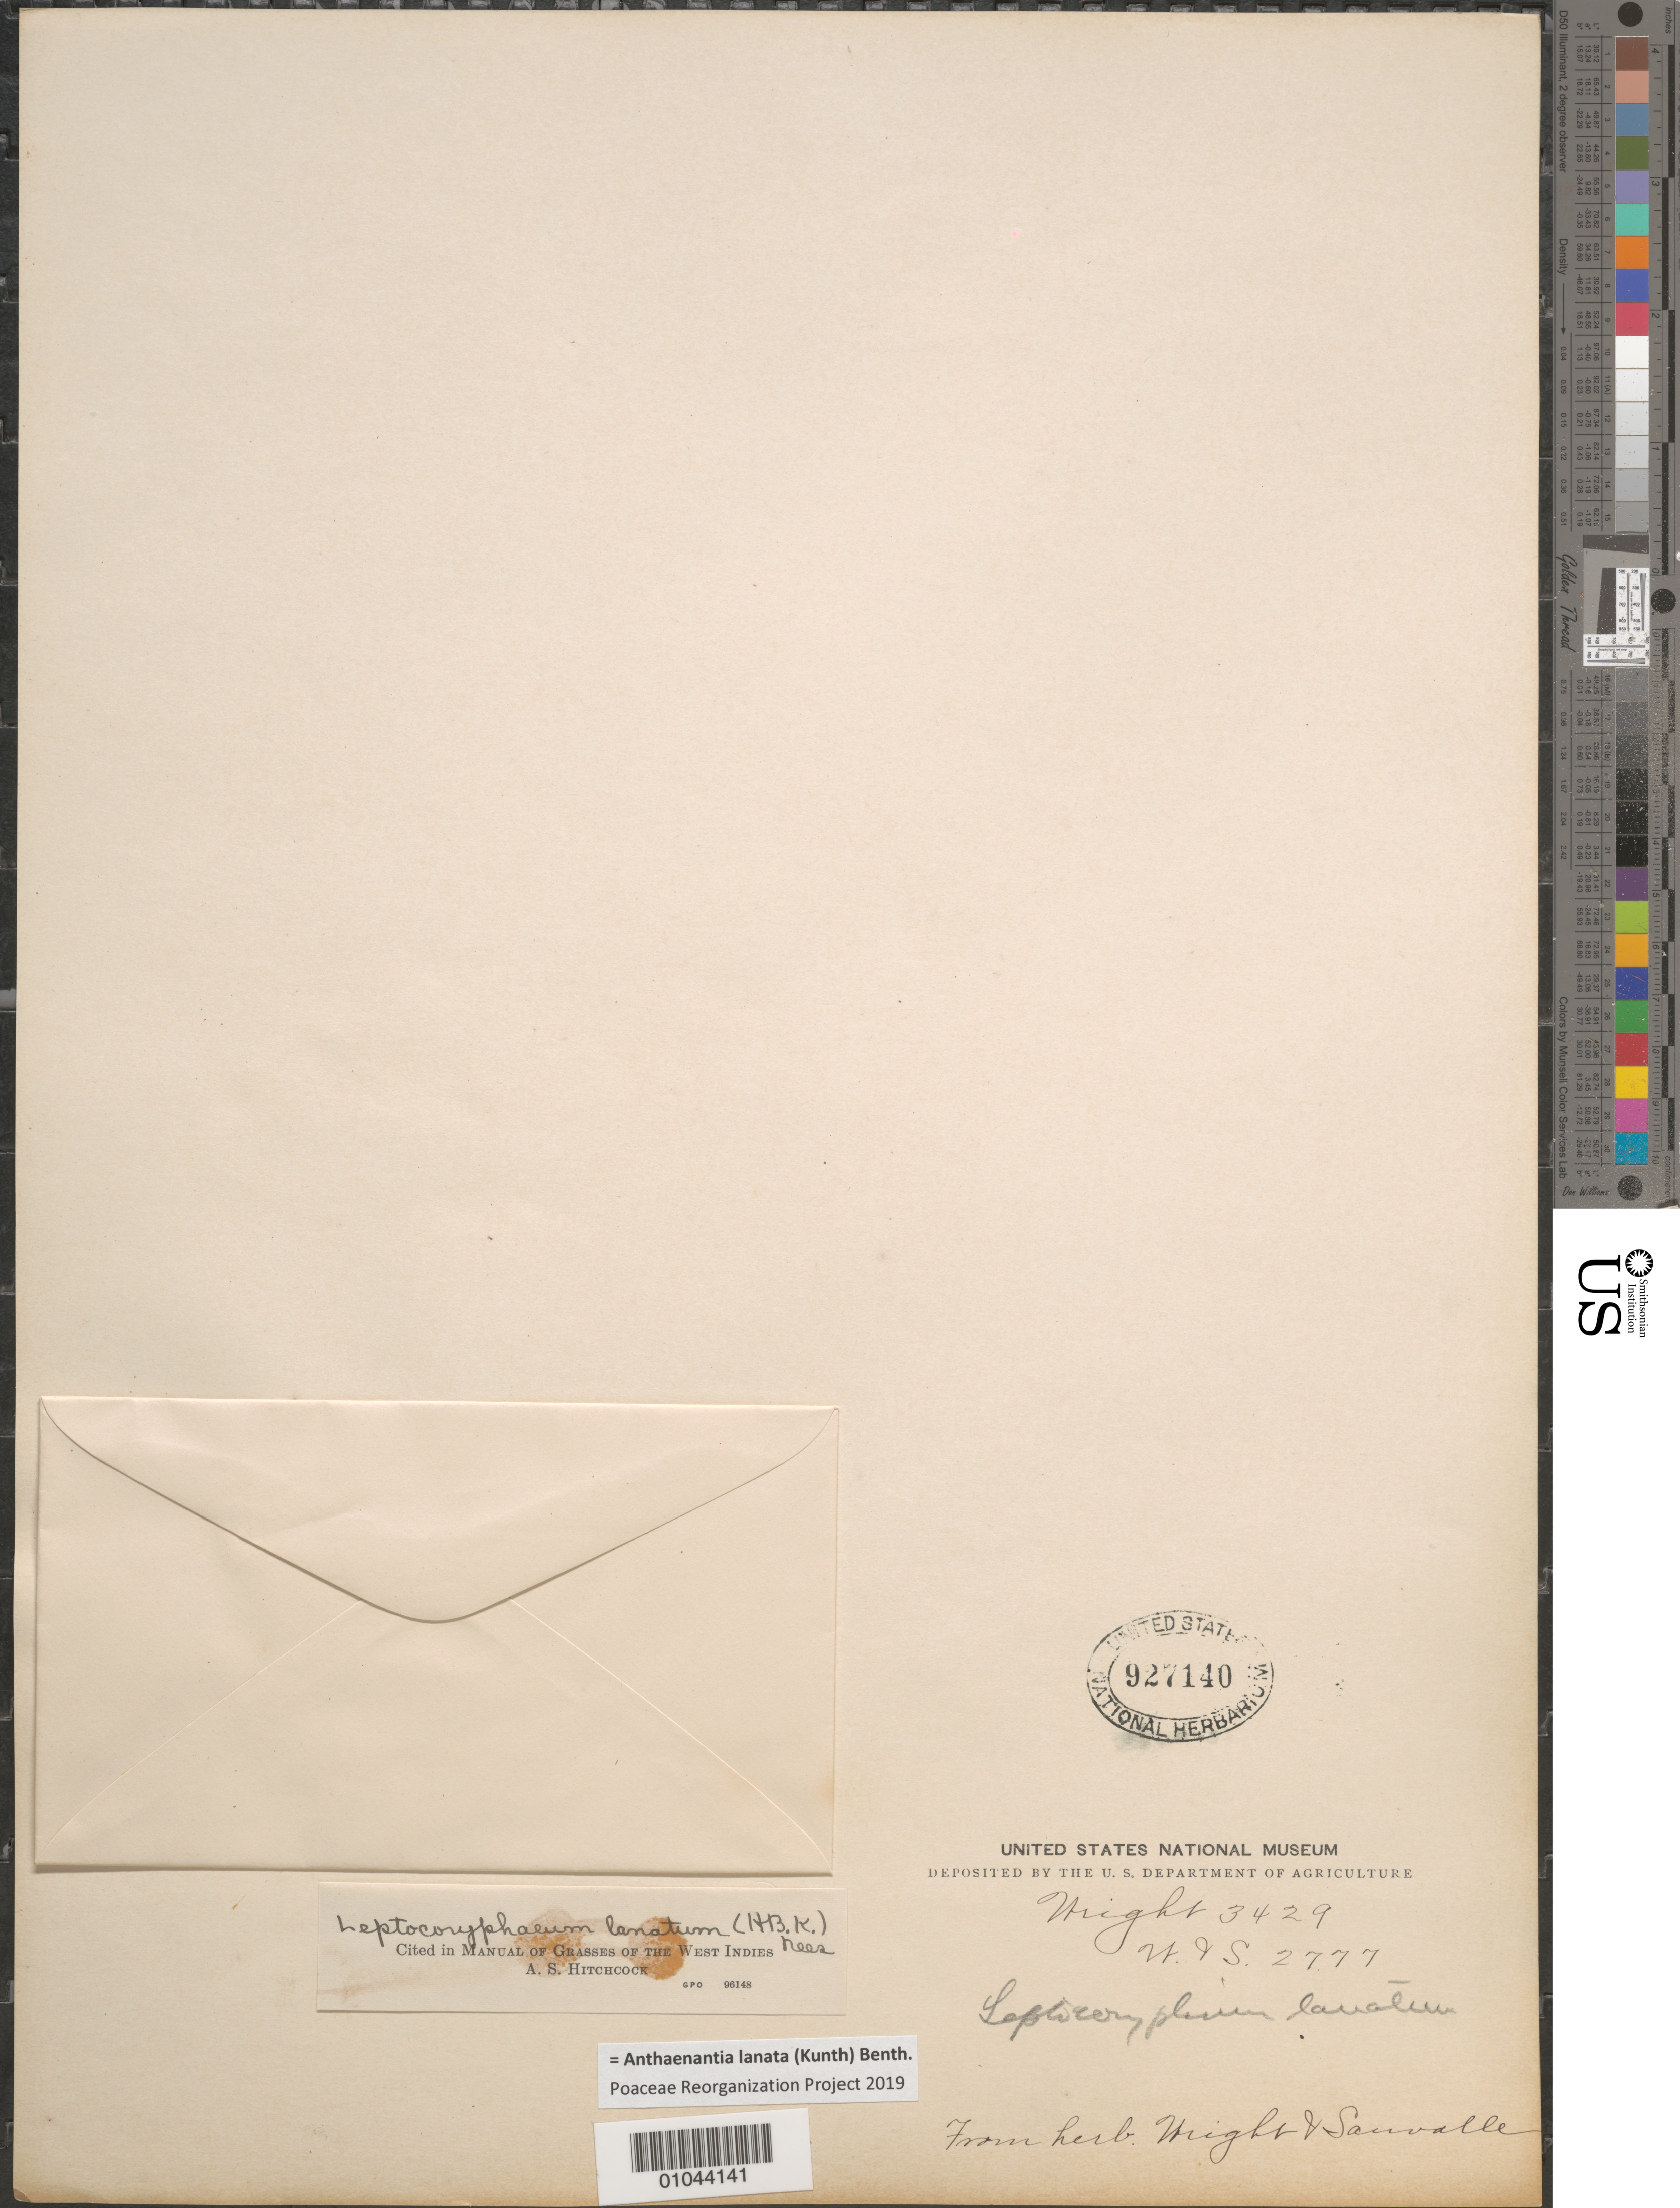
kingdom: Plantae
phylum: Tracheophyta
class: Liliopsida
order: Poales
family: Poaceae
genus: Leptocoryphium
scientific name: Leptocoryphium lanatum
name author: (Kunth) Nees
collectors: C. Wright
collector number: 3429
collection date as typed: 1863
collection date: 1863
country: Cuba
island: Cuba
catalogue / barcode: US 927140